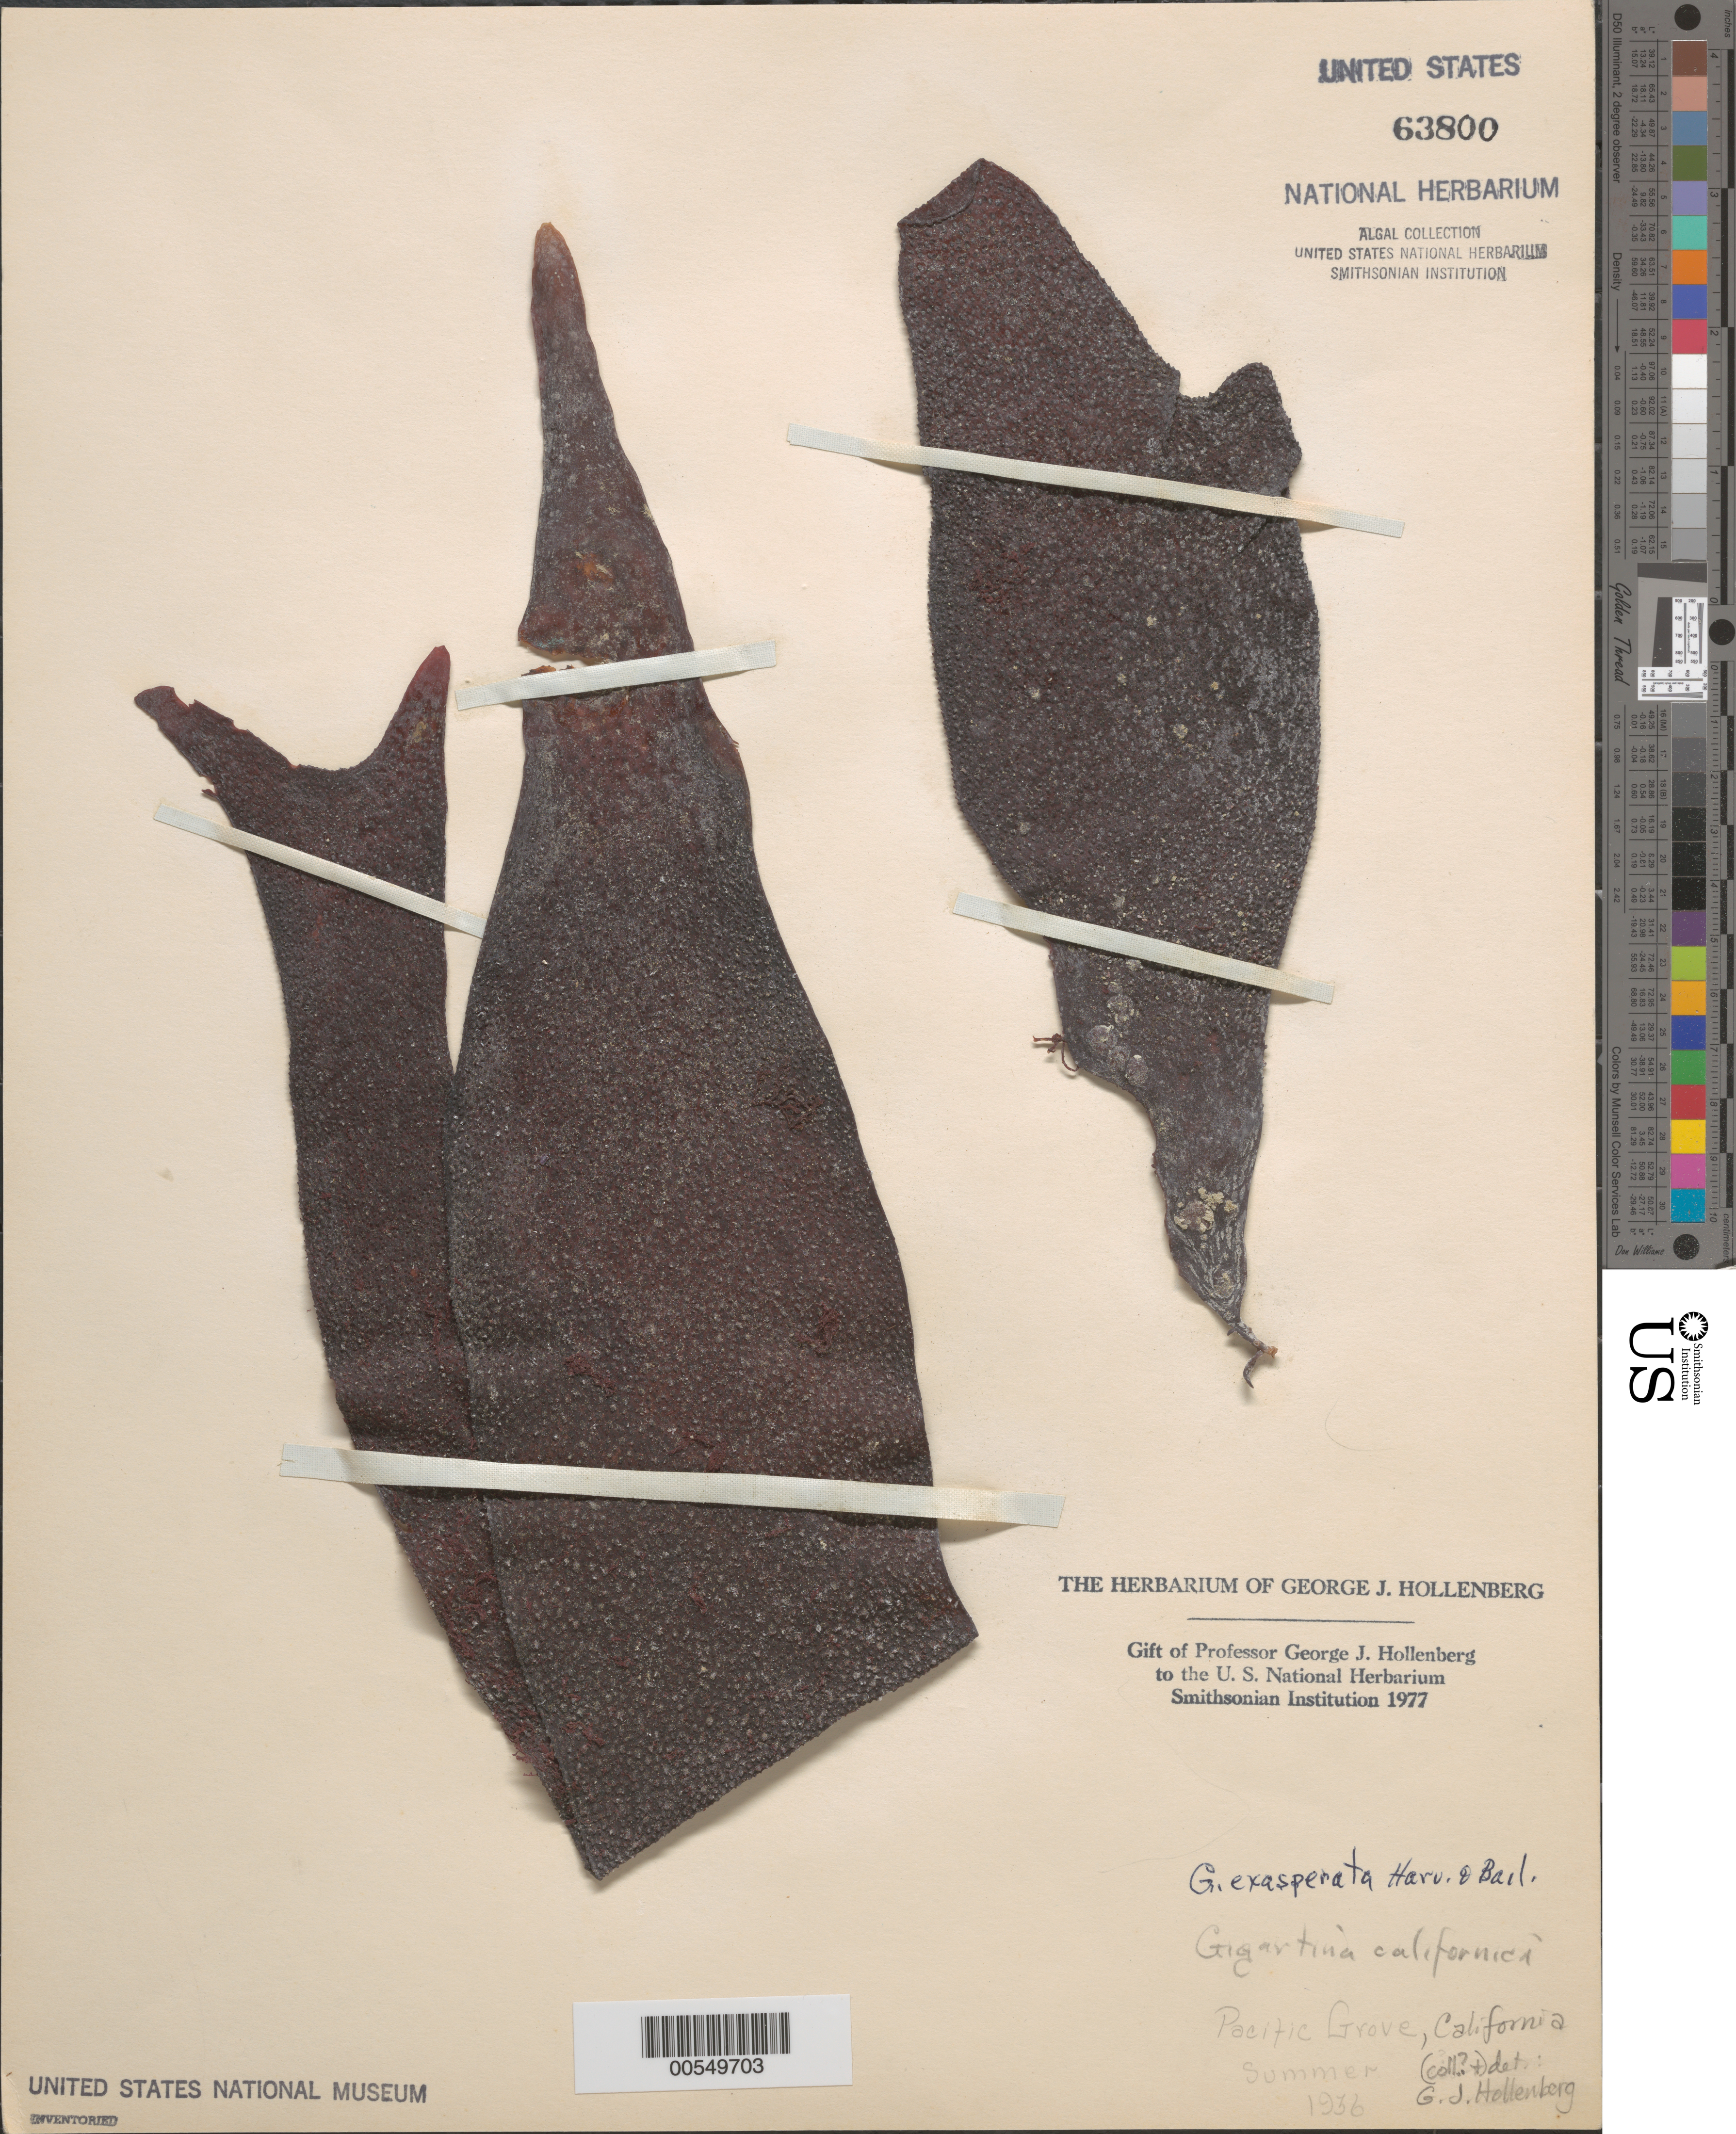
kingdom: Plantae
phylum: Rhodophyta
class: Florideophyceae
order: Gigartinales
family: Gigartinaceae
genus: Chondracanthus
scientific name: Chondracanthus exasperatus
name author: (Harv. & J. Bailey) J.R. Hughey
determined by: Algae name updating Project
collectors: G. Hollenberg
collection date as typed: Sum 1936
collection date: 1936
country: United States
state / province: California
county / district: Monterey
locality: Pacific Grove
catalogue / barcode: US 63800